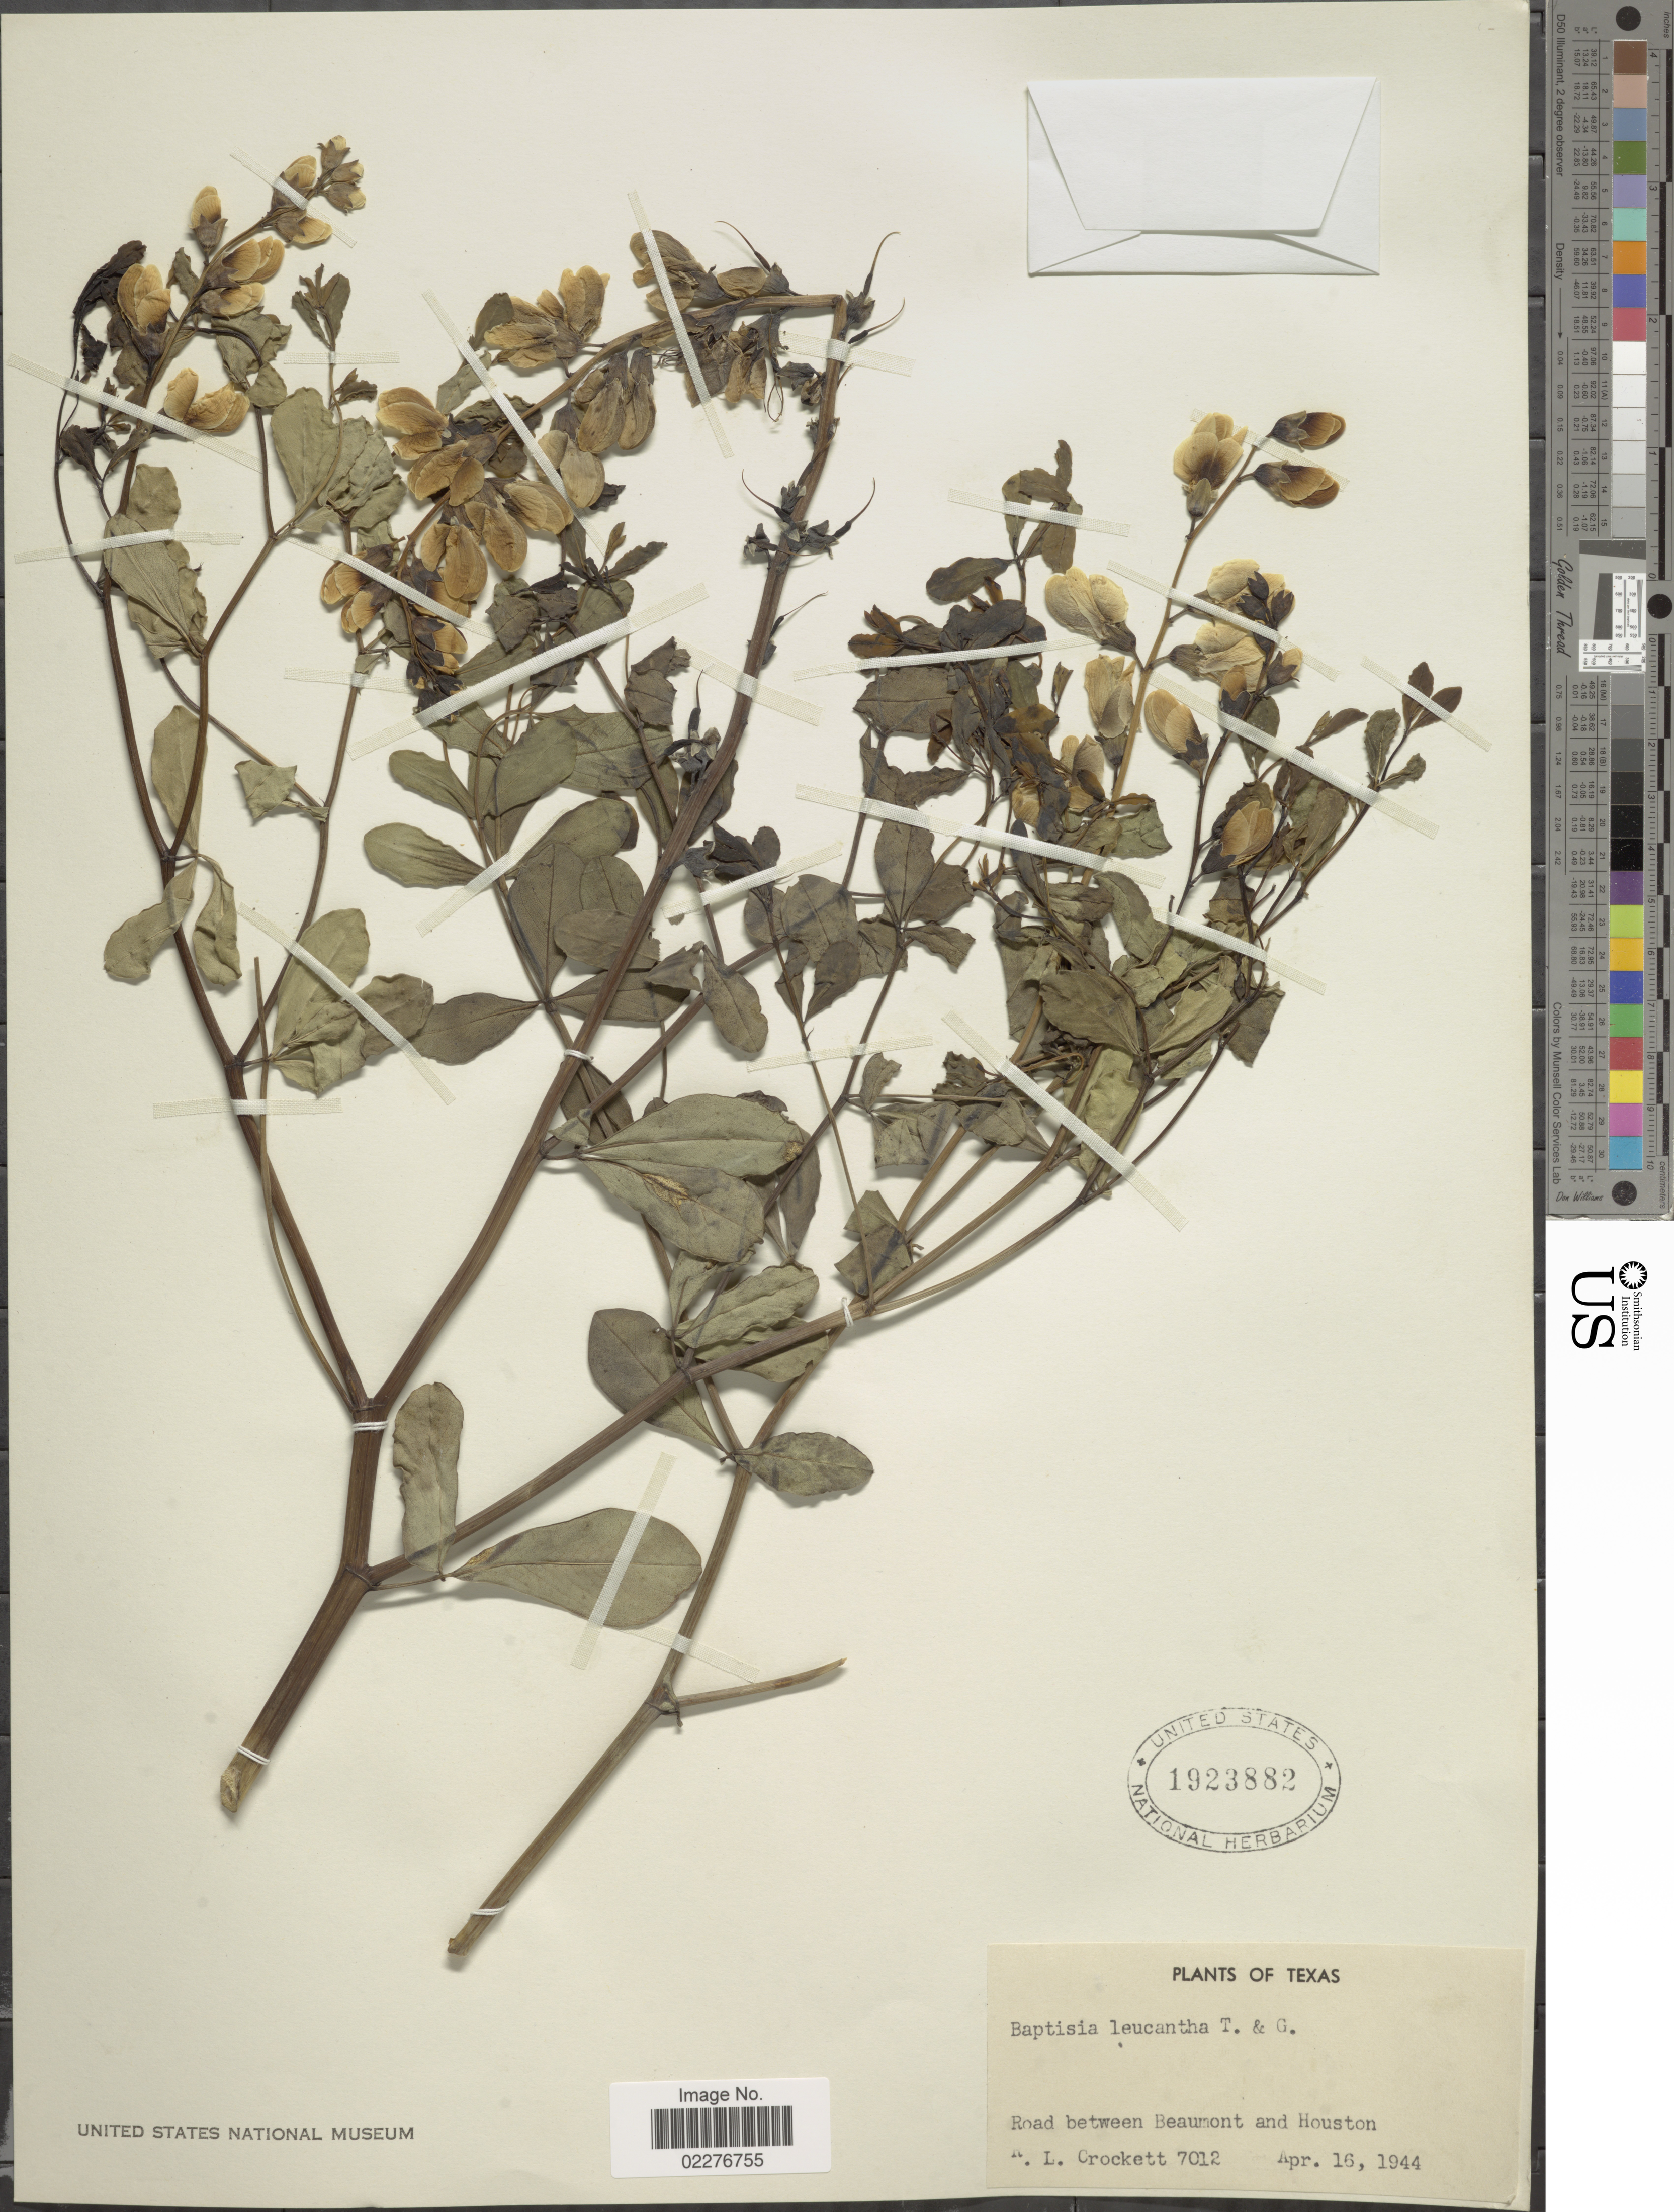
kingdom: Plantae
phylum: Tracheophyta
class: Magnoliopsida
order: Fabales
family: Fabaceae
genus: Baptisia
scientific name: Baptisia leucantha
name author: Torr. & A. Gray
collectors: R. Crockett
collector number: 7012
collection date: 1944-04-16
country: United States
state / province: Texas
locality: Road between Beaumont and Houston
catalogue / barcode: US 1923882